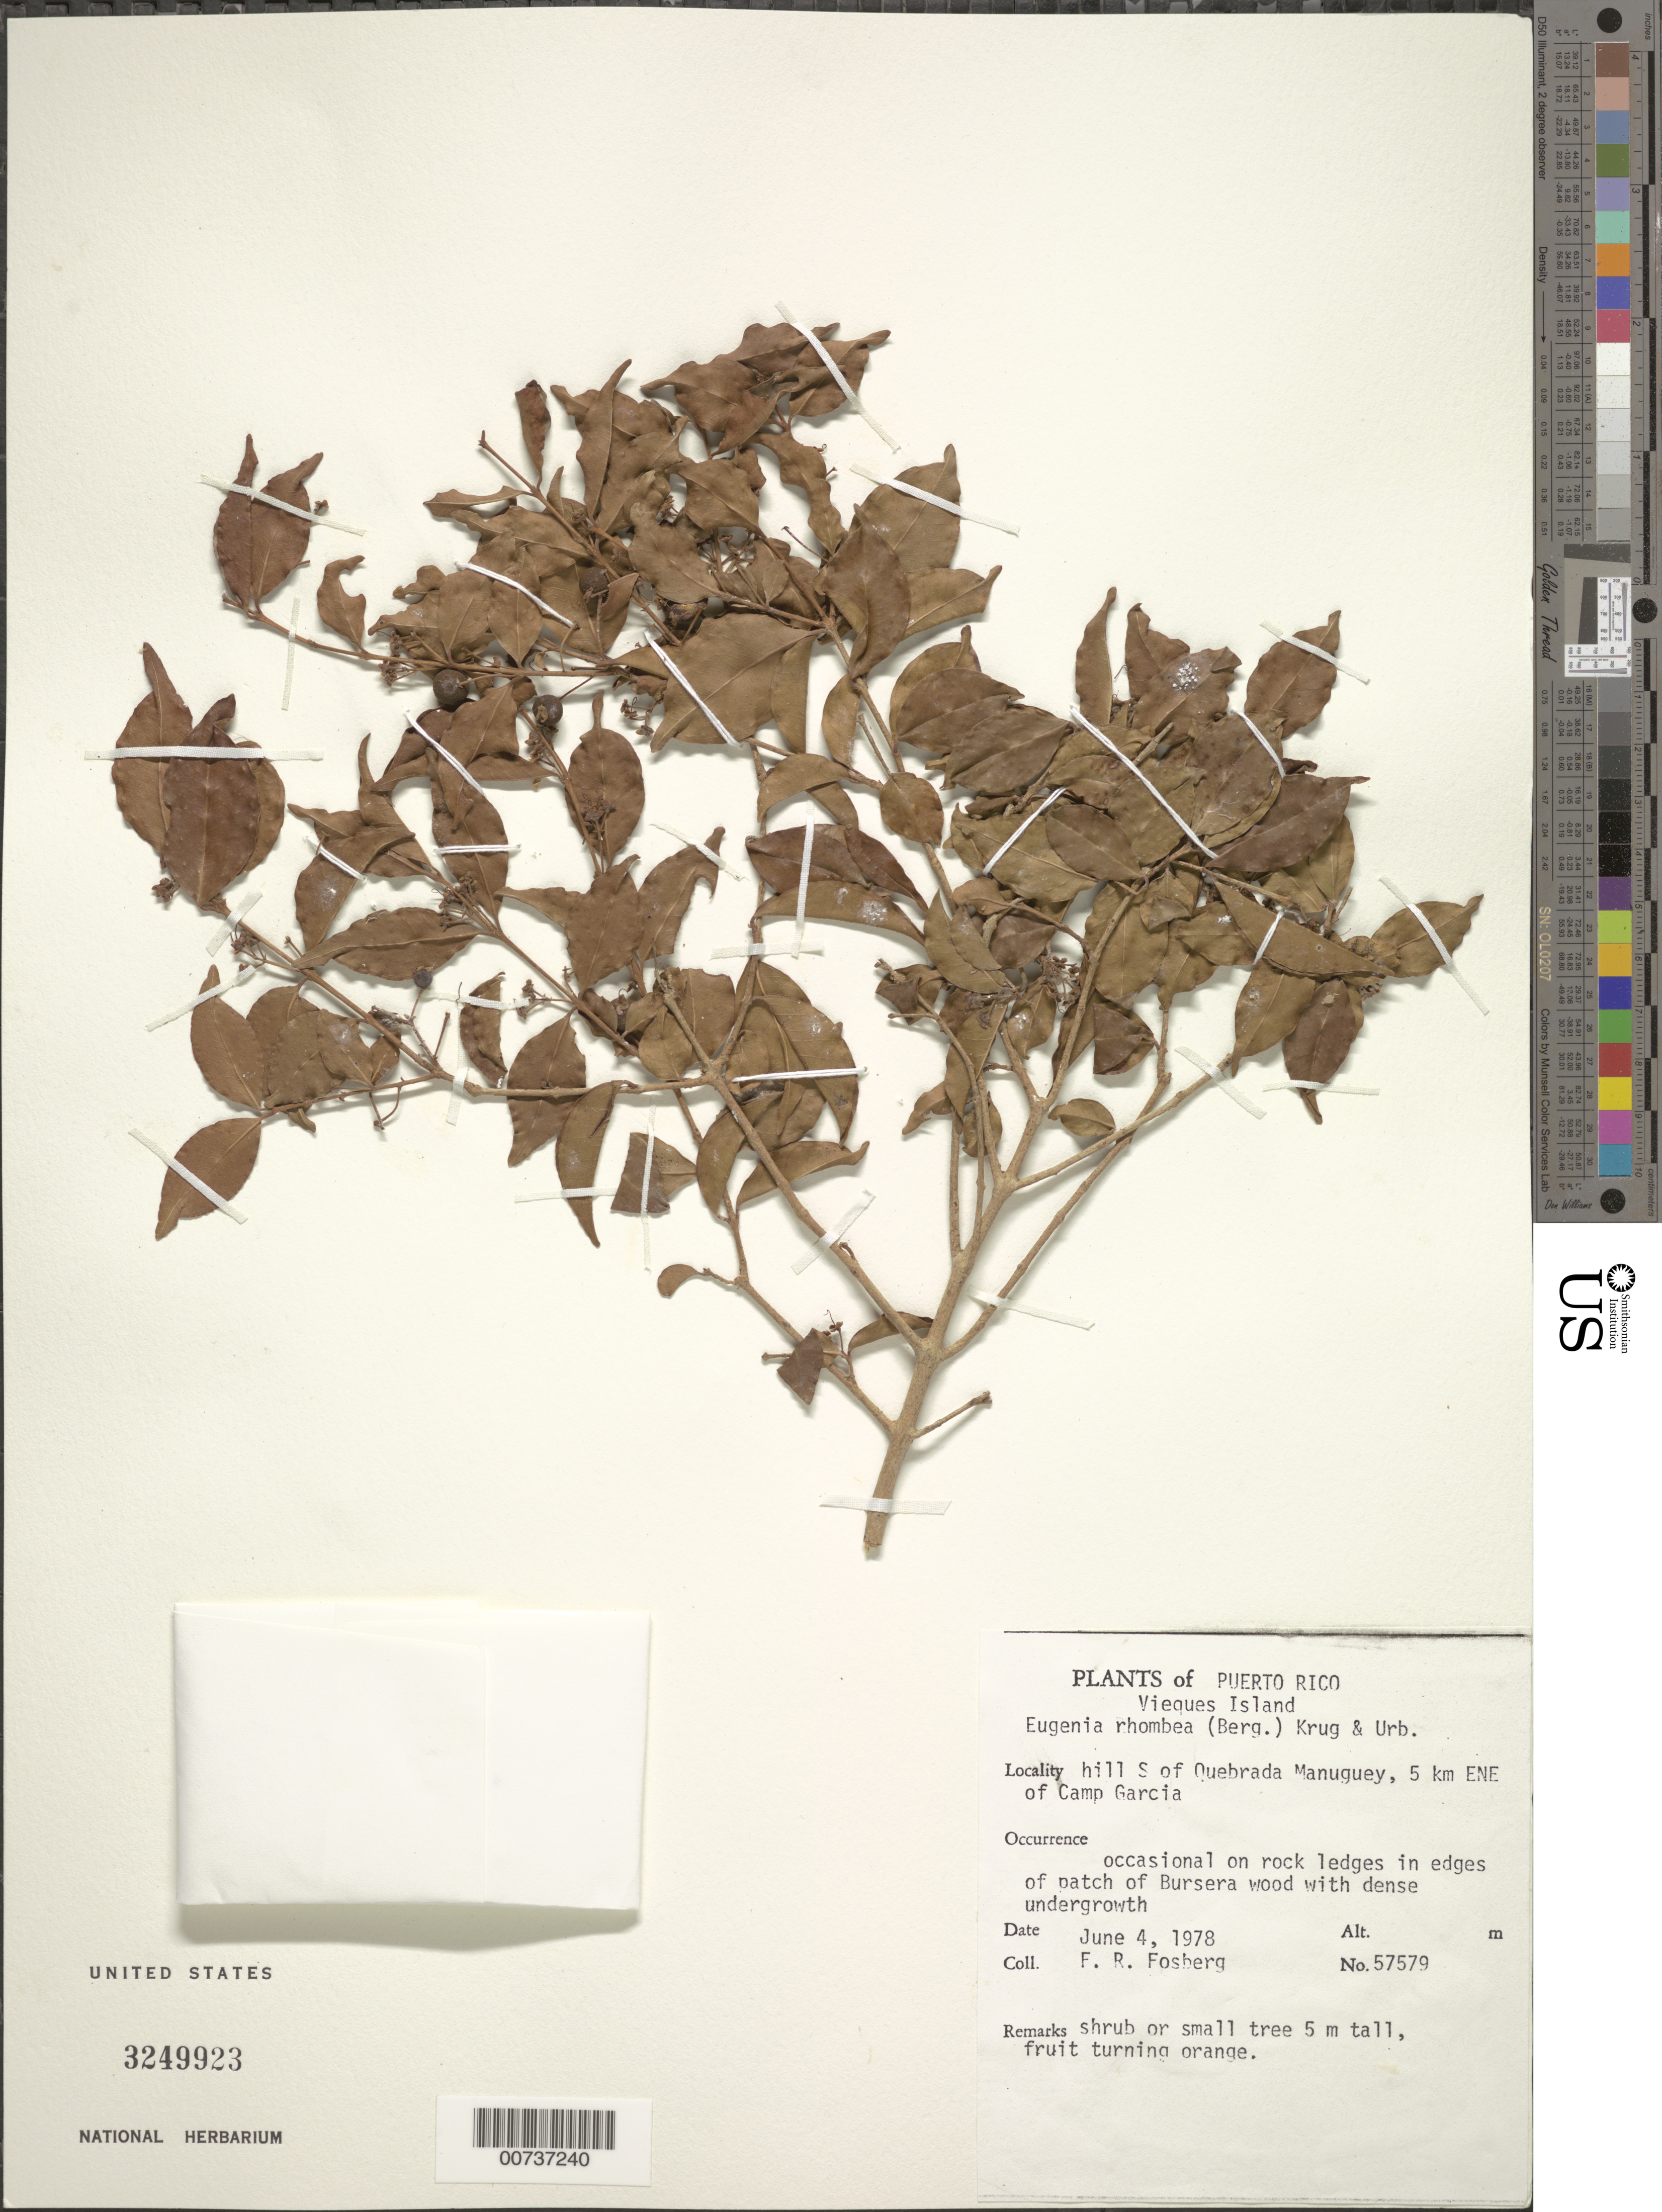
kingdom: Plantae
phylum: Tracheophyta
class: Magnoliopsida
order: Myrtales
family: Myrtaceae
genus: Eugenia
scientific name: Eugenia rhombea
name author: (O. Berg) Krug & Urb.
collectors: F. R. Fosberg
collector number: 57579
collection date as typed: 04 Jun 1978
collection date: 1978-06-04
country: Puerto Rico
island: Vieques I.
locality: Hill South of Quebrada Manuguey, 5 km ENE of Camp. García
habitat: Occasional on rock ledges in edges of patch of Bursera wood with dense undergrowth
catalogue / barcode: US 3249923